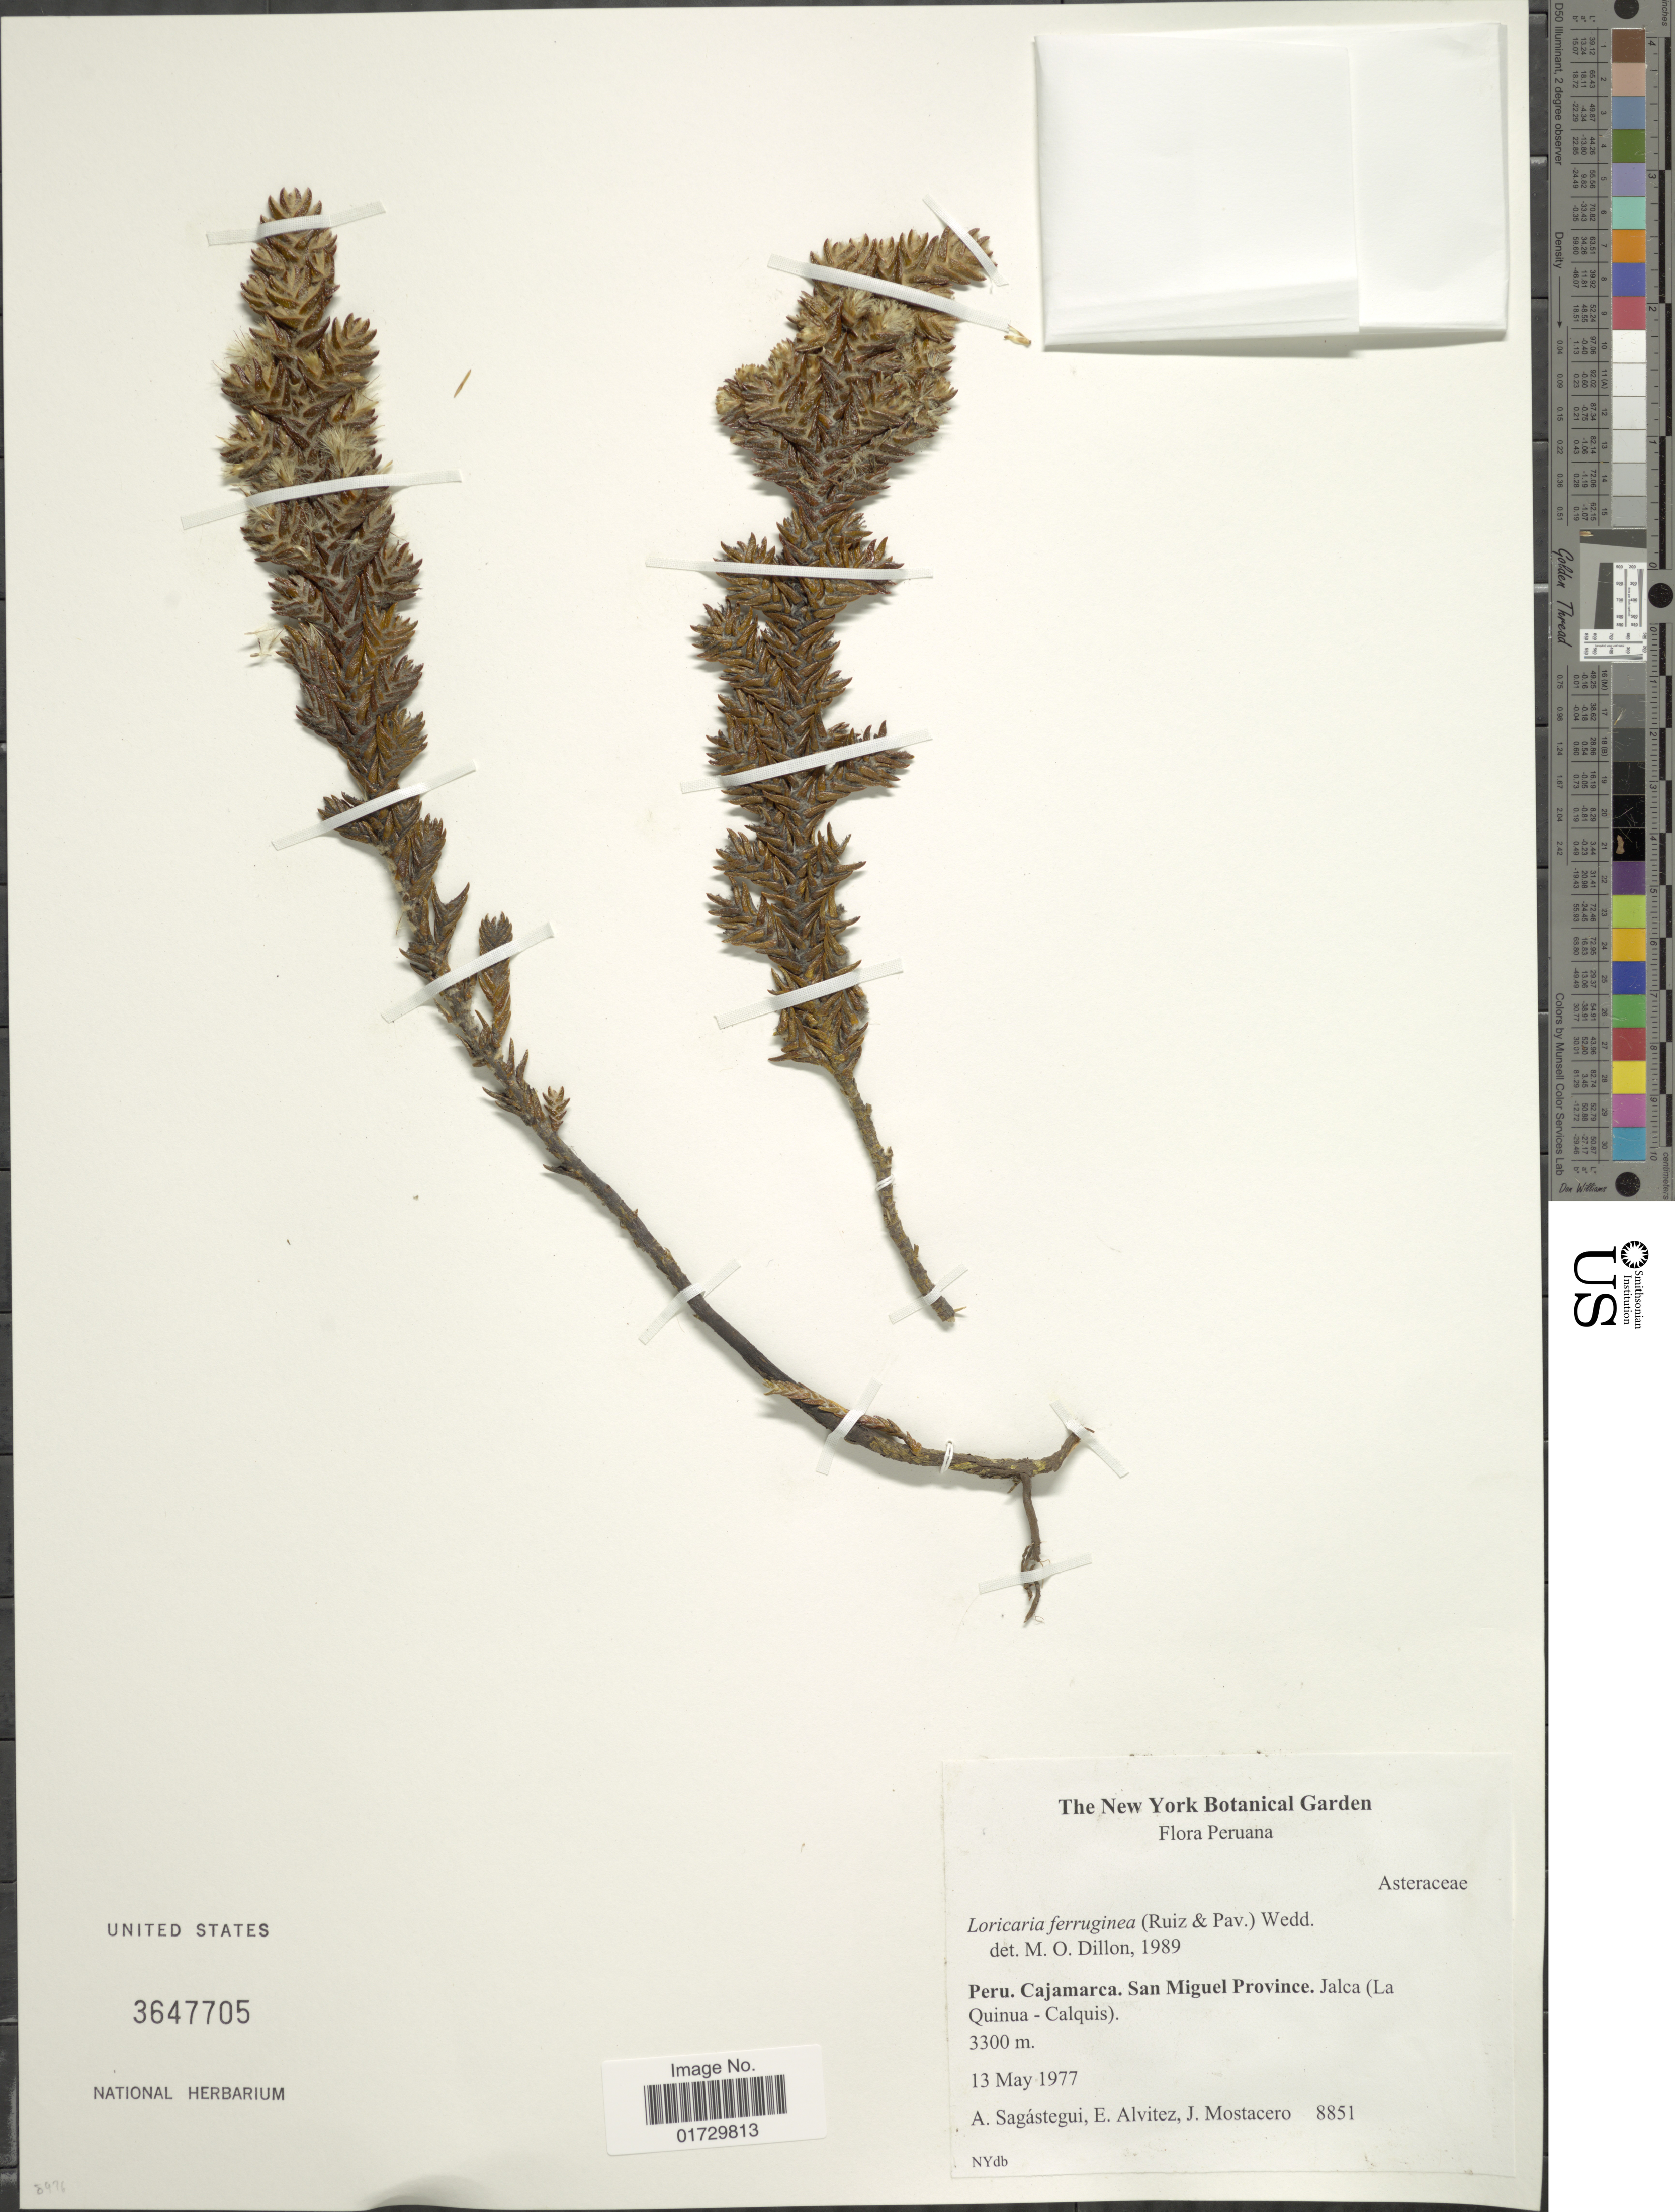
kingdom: Plantae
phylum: Tracheophyta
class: Magnoliopsida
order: Asterales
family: Asteraceae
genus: Loricaria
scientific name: Loricaria ferruginea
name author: (Ruiz & Pav.) Wedd.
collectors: A. Sagástegui A., E. Alvitez I. & J. Mostacero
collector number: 8851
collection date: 1977-05-13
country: Peru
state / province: Cajamarca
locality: San Miguel Province. Jalca (La Quinua-Calquis)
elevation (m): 3300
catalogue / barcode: US 3647705